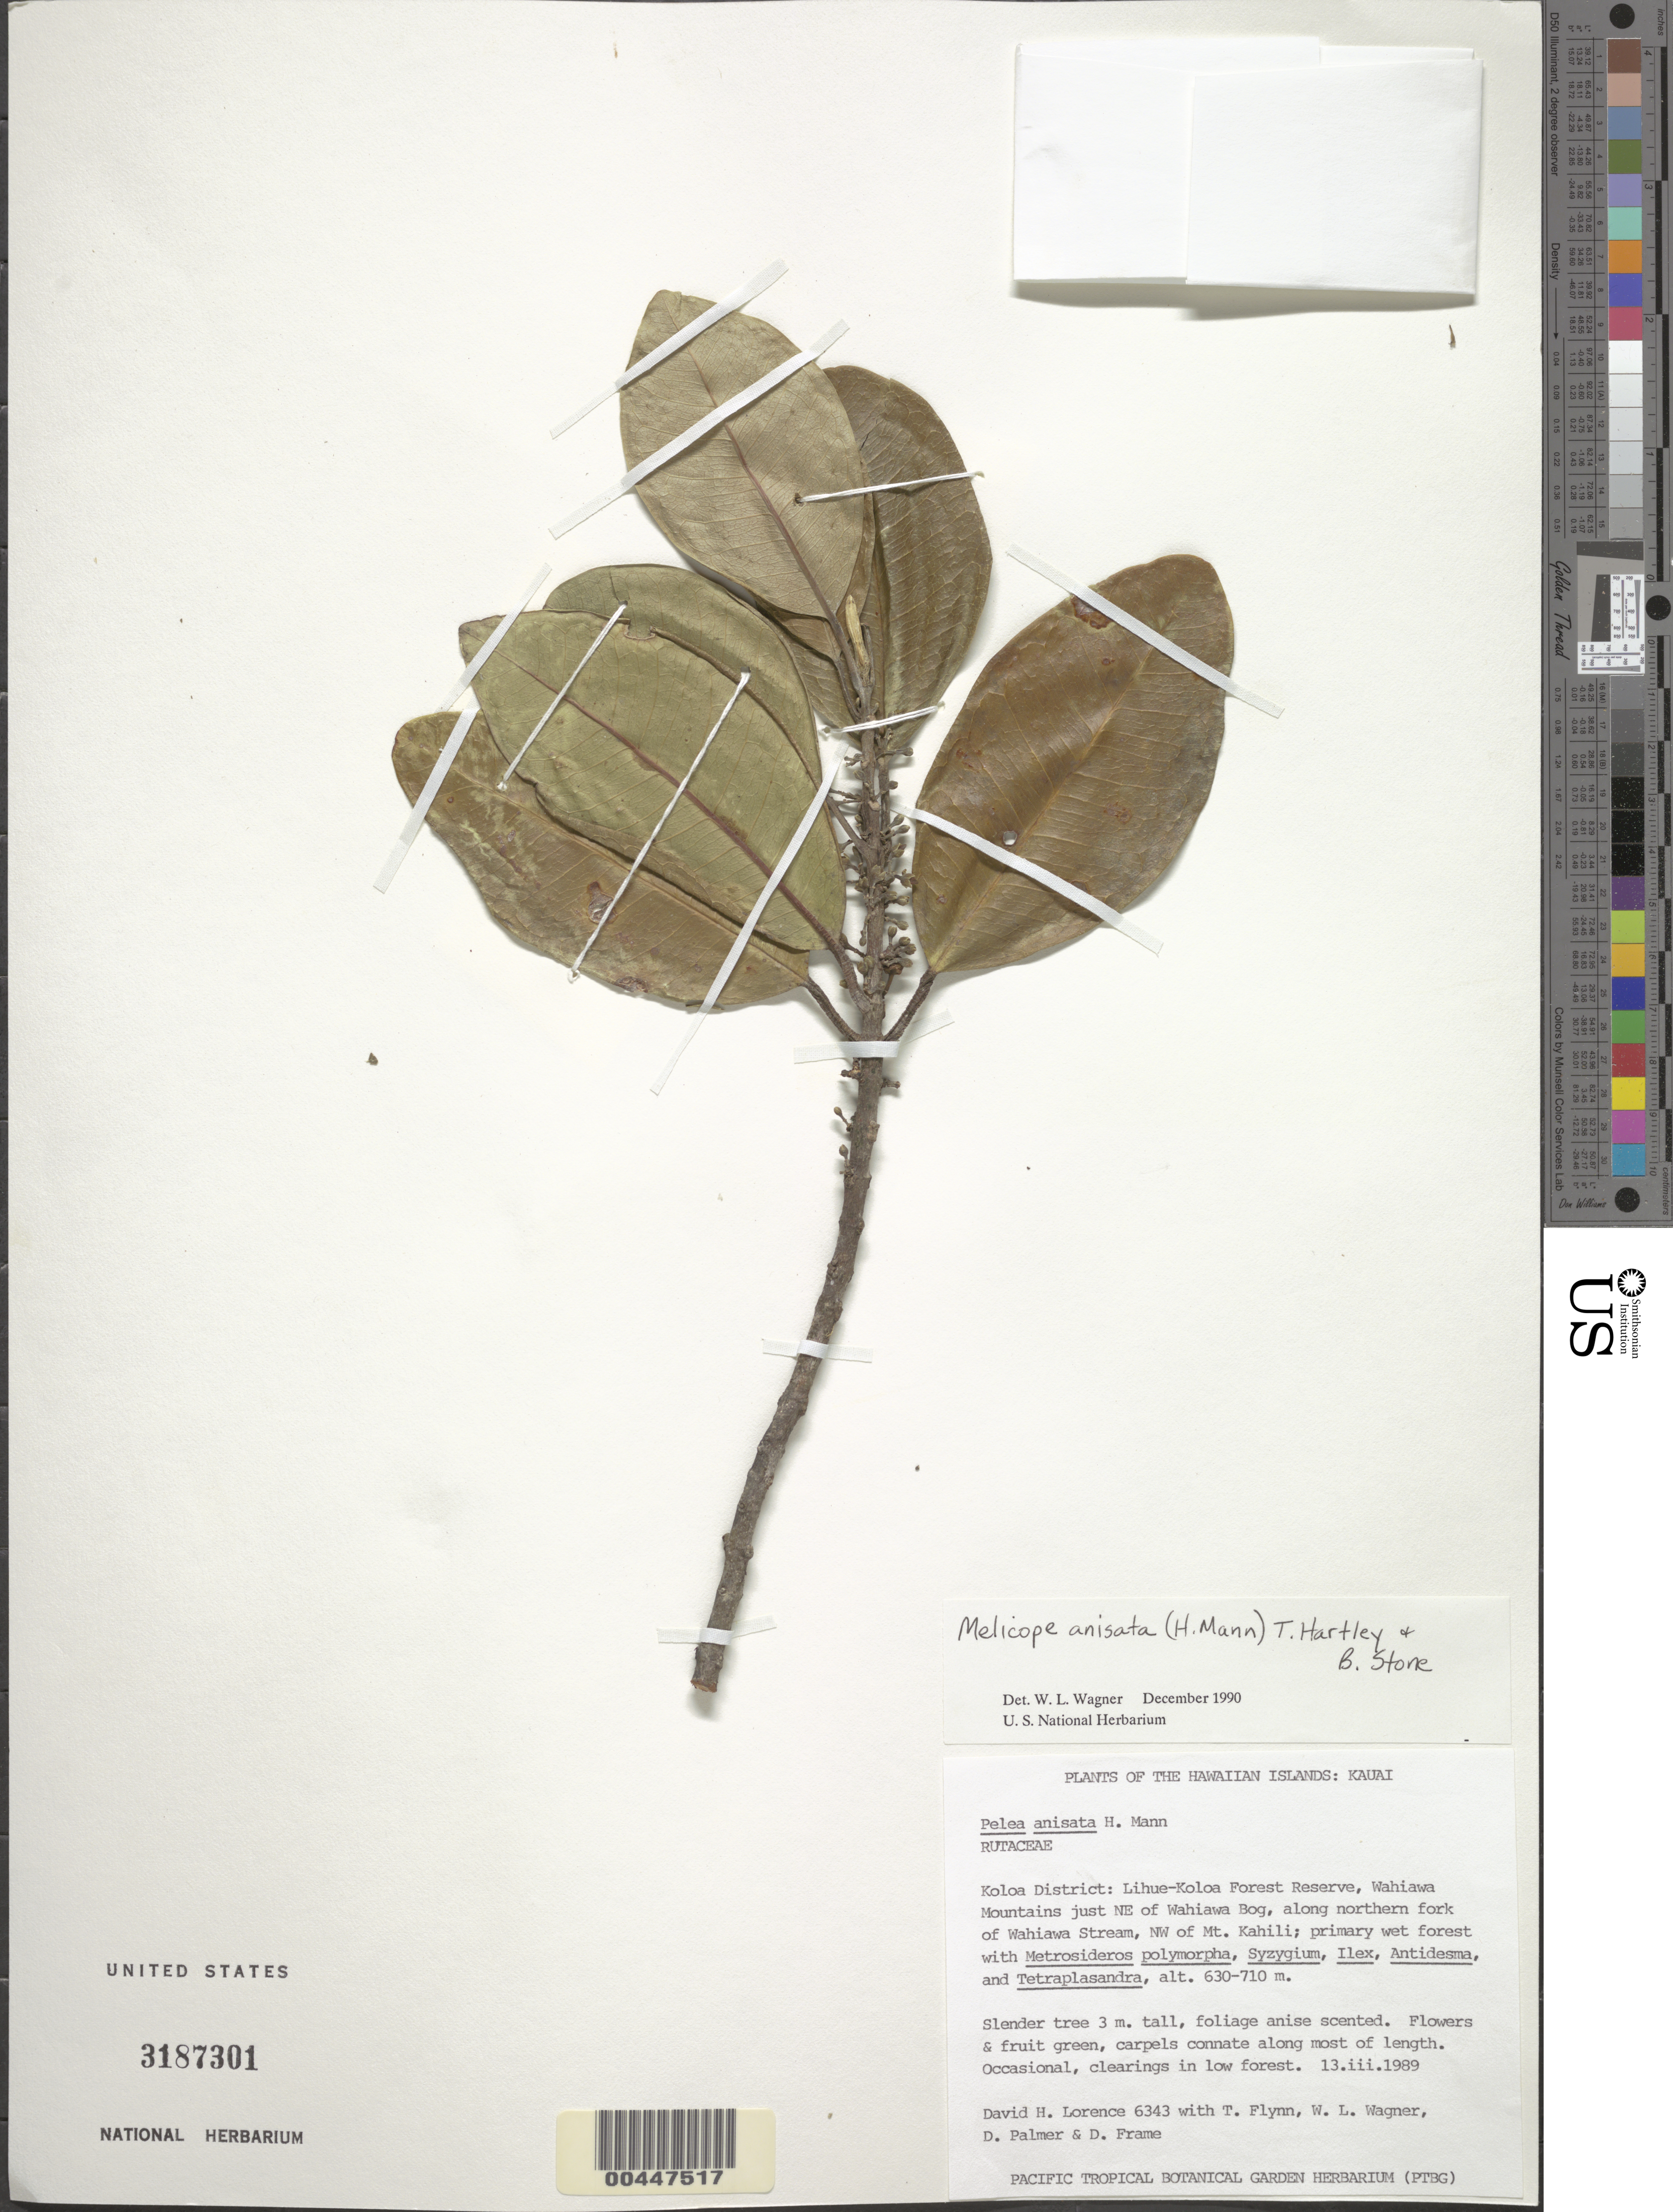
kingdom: Plantae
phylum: Tracheophyta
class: Magnoliopsida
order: Sapindales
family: Rutaceae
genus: Melicope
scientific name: Melicope anisata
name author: (H. Mann) T.G. Hartley & B.C. Stone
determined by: Wagner, W. L., (BOT), Smithsonian Institution - National Museum of Natural History (UNITED STATES)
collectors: D. Lorence, T. W. Flynn, W. L. Wagner, D. Palmer & D. Frame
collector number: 6343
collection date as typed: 13 Mar 1989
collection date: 1989-03-13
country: United States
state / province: Hawaii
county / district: Kauai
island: Kaua'i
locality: Koloa Dist., Lihue-Koloa Forest Reserve, Wahiawa Mts just NE of Wahiawa Bog, along N fork of Wahiawa Stream, NW of Mt Kahili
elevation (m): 630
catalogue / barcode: US 3187301